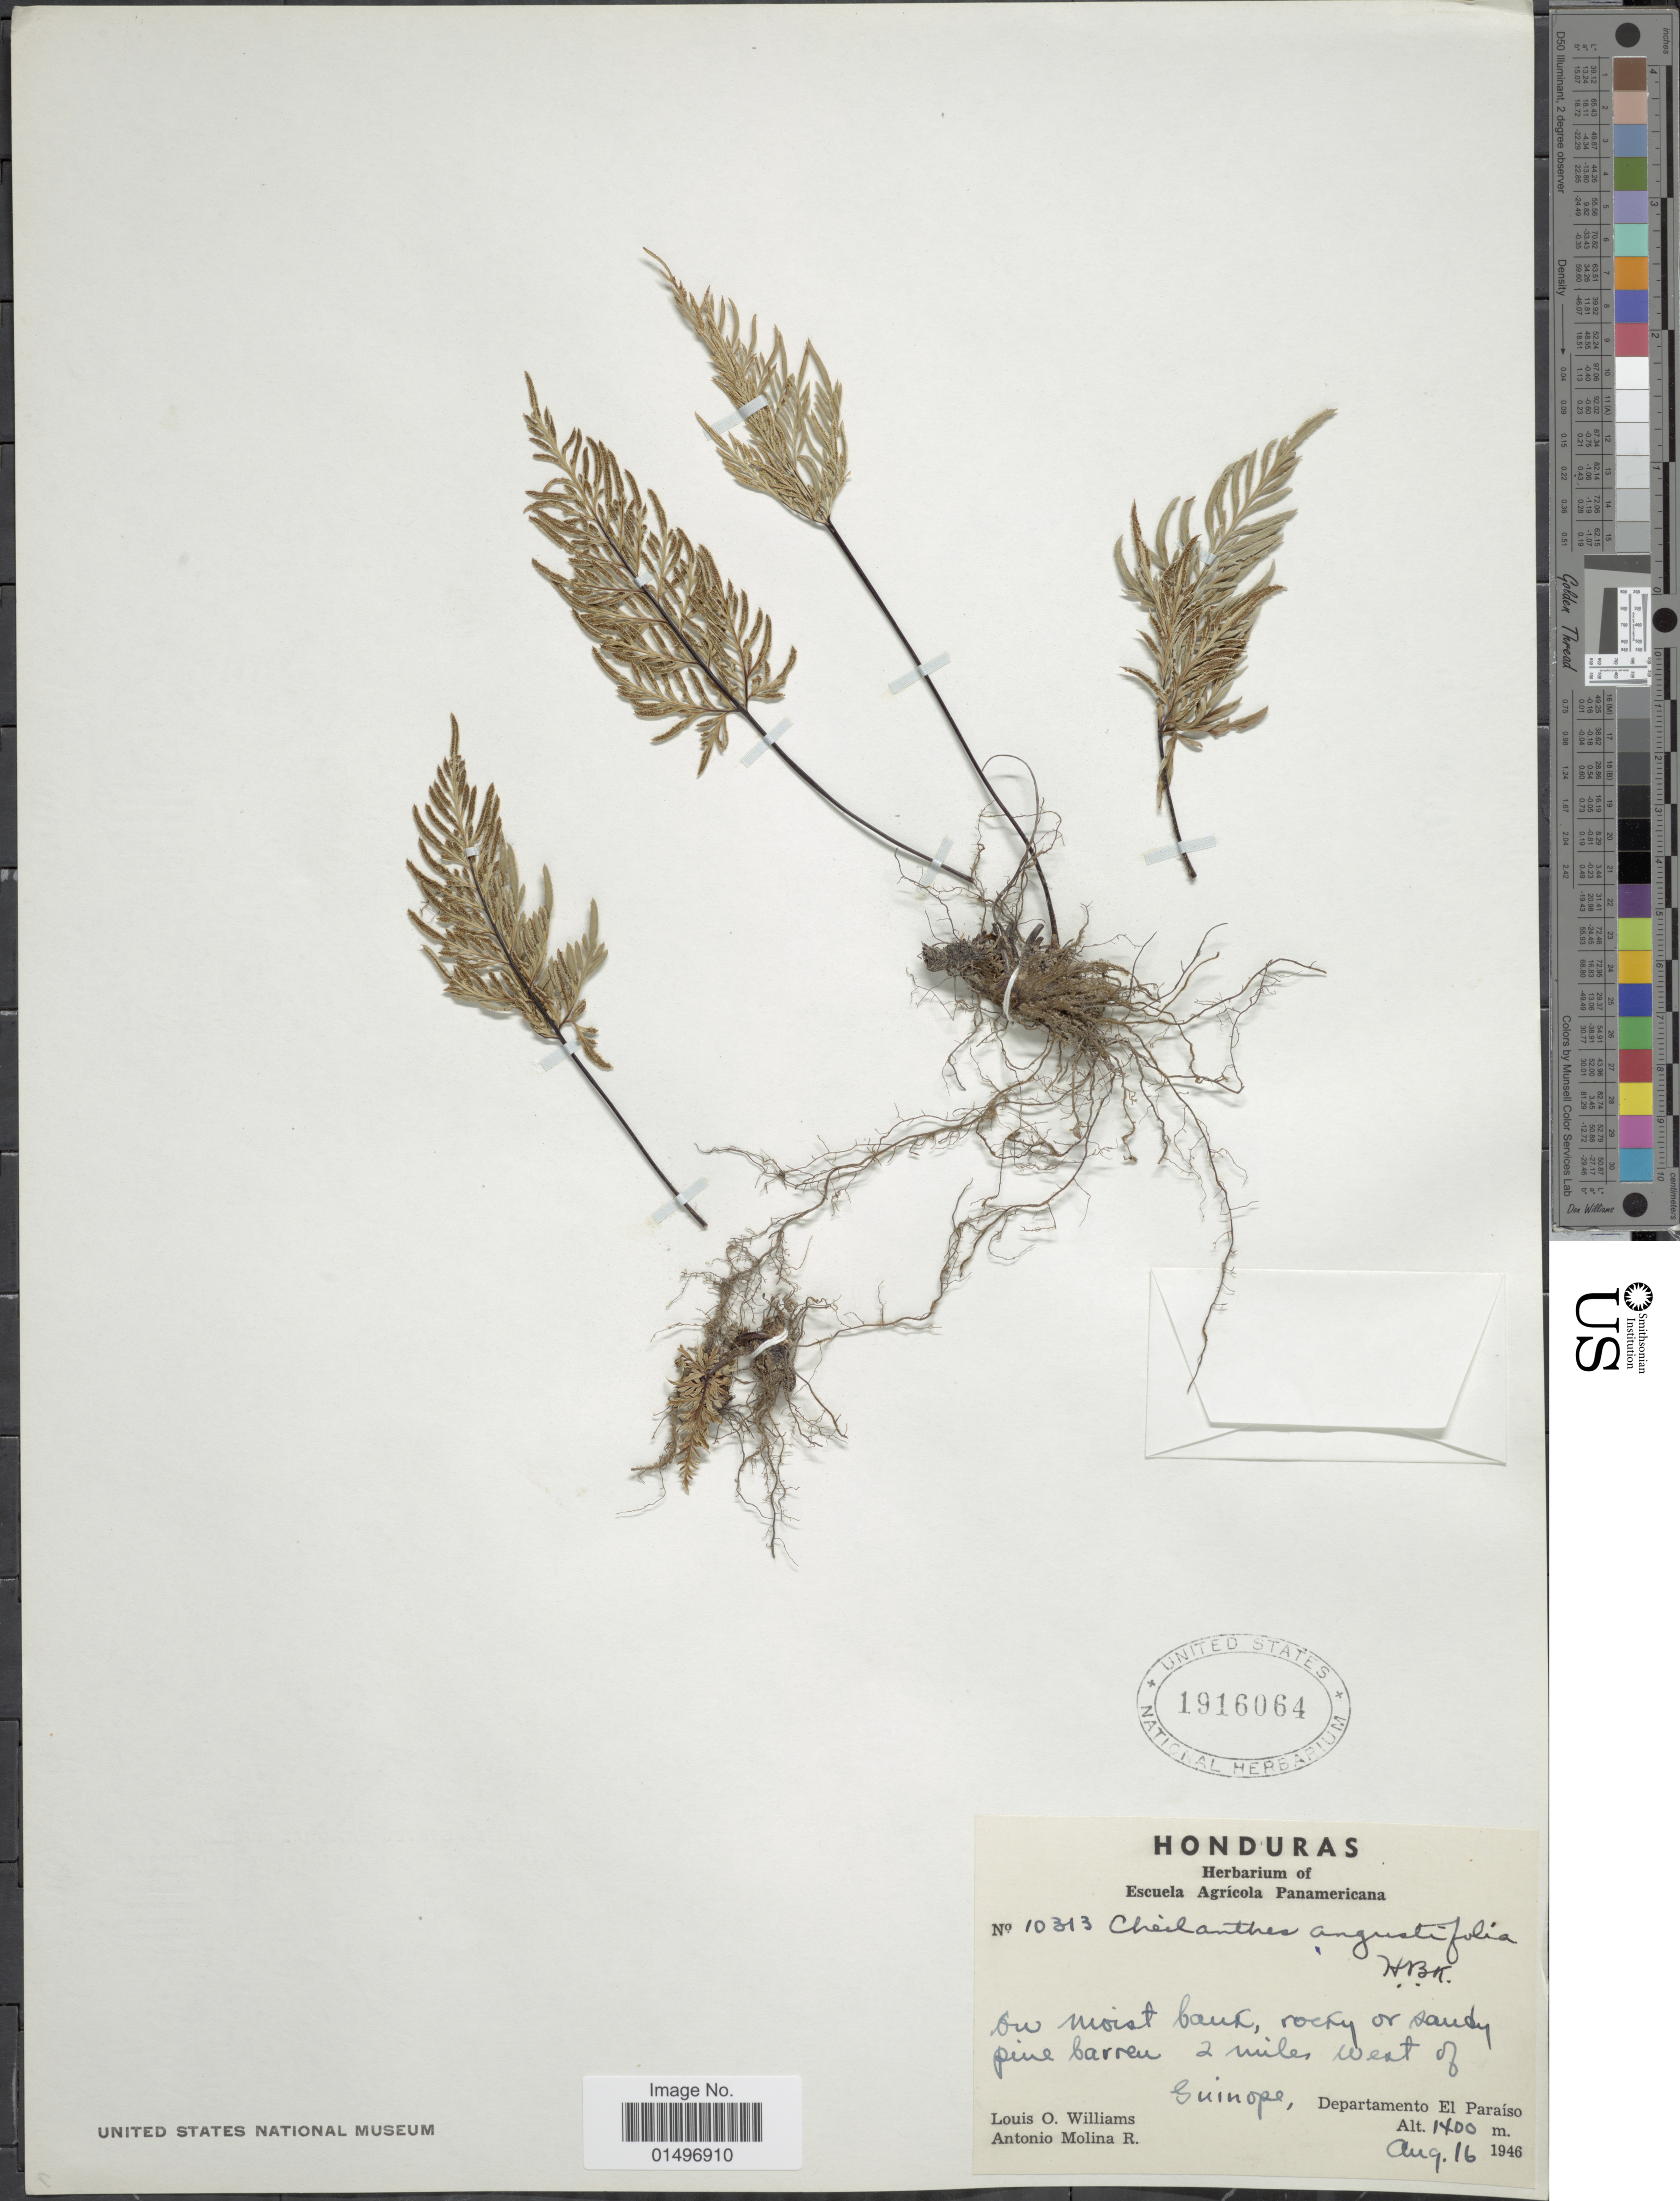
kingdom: Plantae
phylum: Tracheophyta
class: Polypodiopsida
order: Polypodiales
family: Pteridaceae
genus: Gaga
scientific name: Gaga angustifolia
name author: (Kunth) Fay W. Li & Windham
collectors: L. O. Williams & A. Molina R.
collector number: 10313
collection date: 1946-08-16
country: Honduras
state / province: El Paraíso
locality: Honduras, 2 miles west of Suinope, Departamento El Paraiso.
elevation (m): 1400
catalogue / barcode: US 1916064